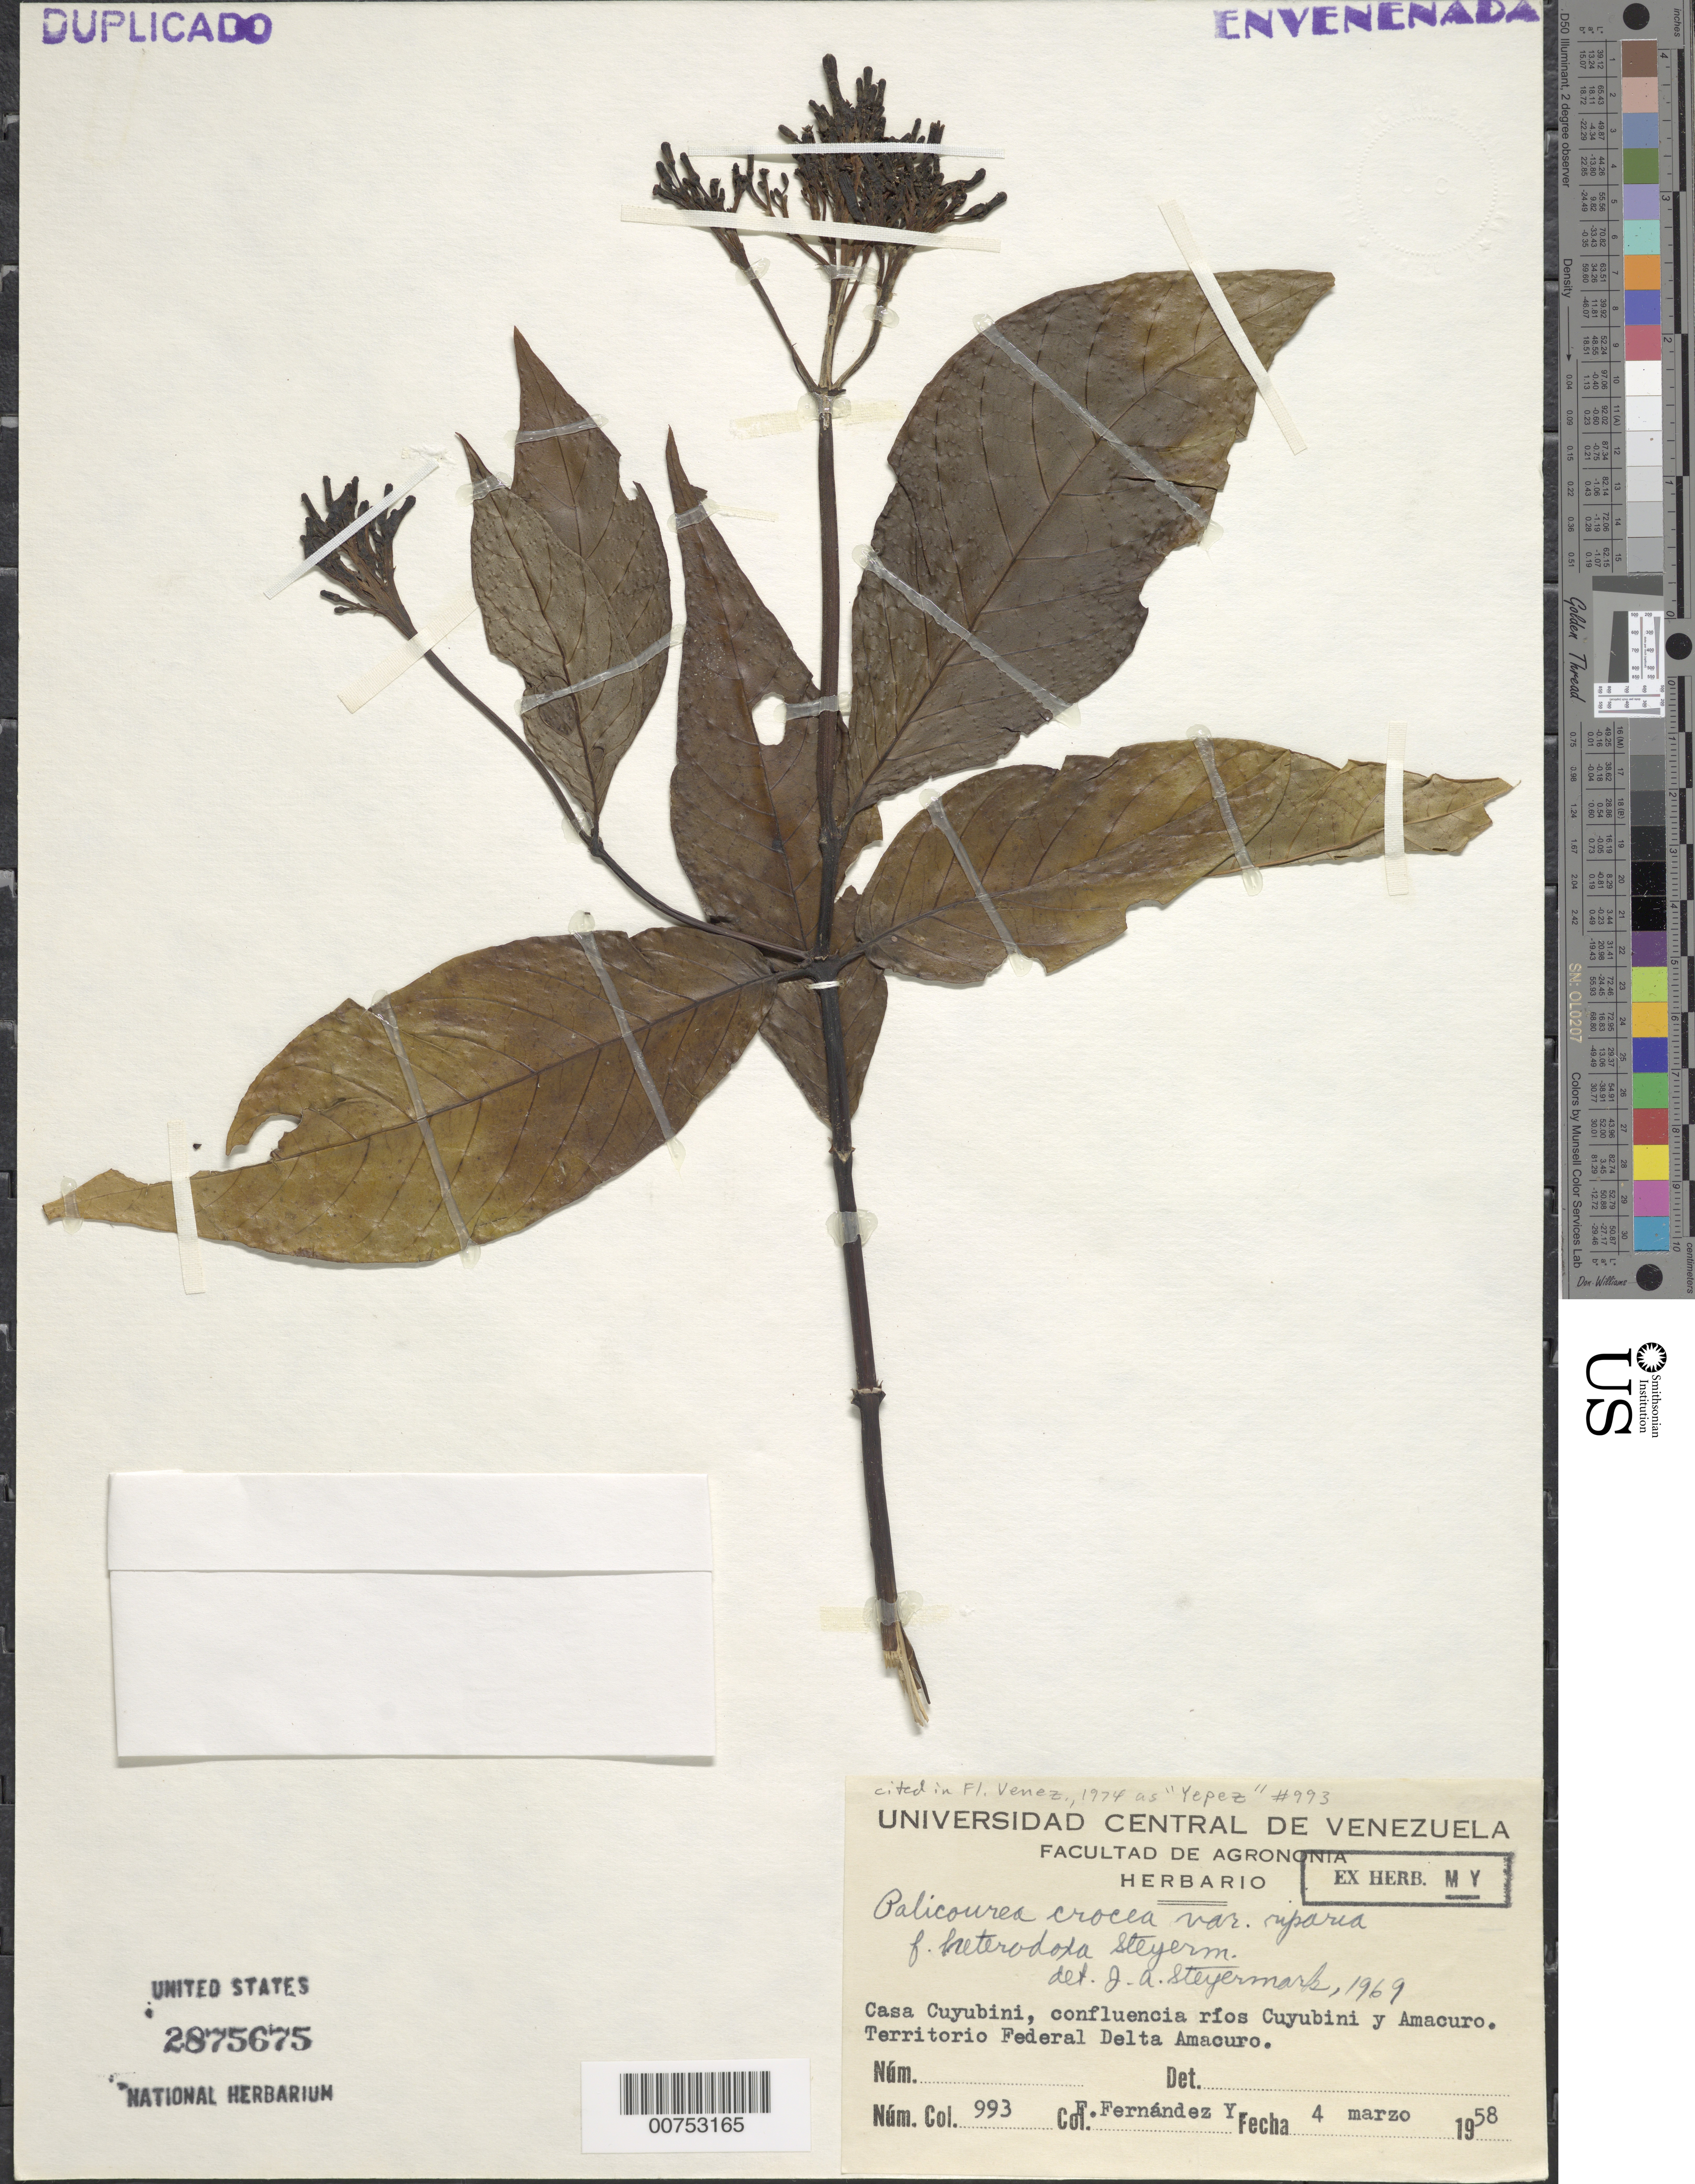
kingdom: Plantae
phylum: Tracheophyta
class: Magnoliopsida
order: Gentianales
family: Rubiaceae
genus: Palicourea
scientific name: Palicourea crocea var. riparia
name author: (Benth.) Griseb.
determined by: Steyermark, Julian A., (VEN)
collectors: Y. Fernandez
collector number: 993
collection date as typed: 4-Mar-58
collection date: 1958-03-04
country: Venezuela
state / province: Delta Amacuro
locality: Casa Cuyubini, confluencia Ríos Cuyubini y Amacuro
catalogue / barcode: US 2875675